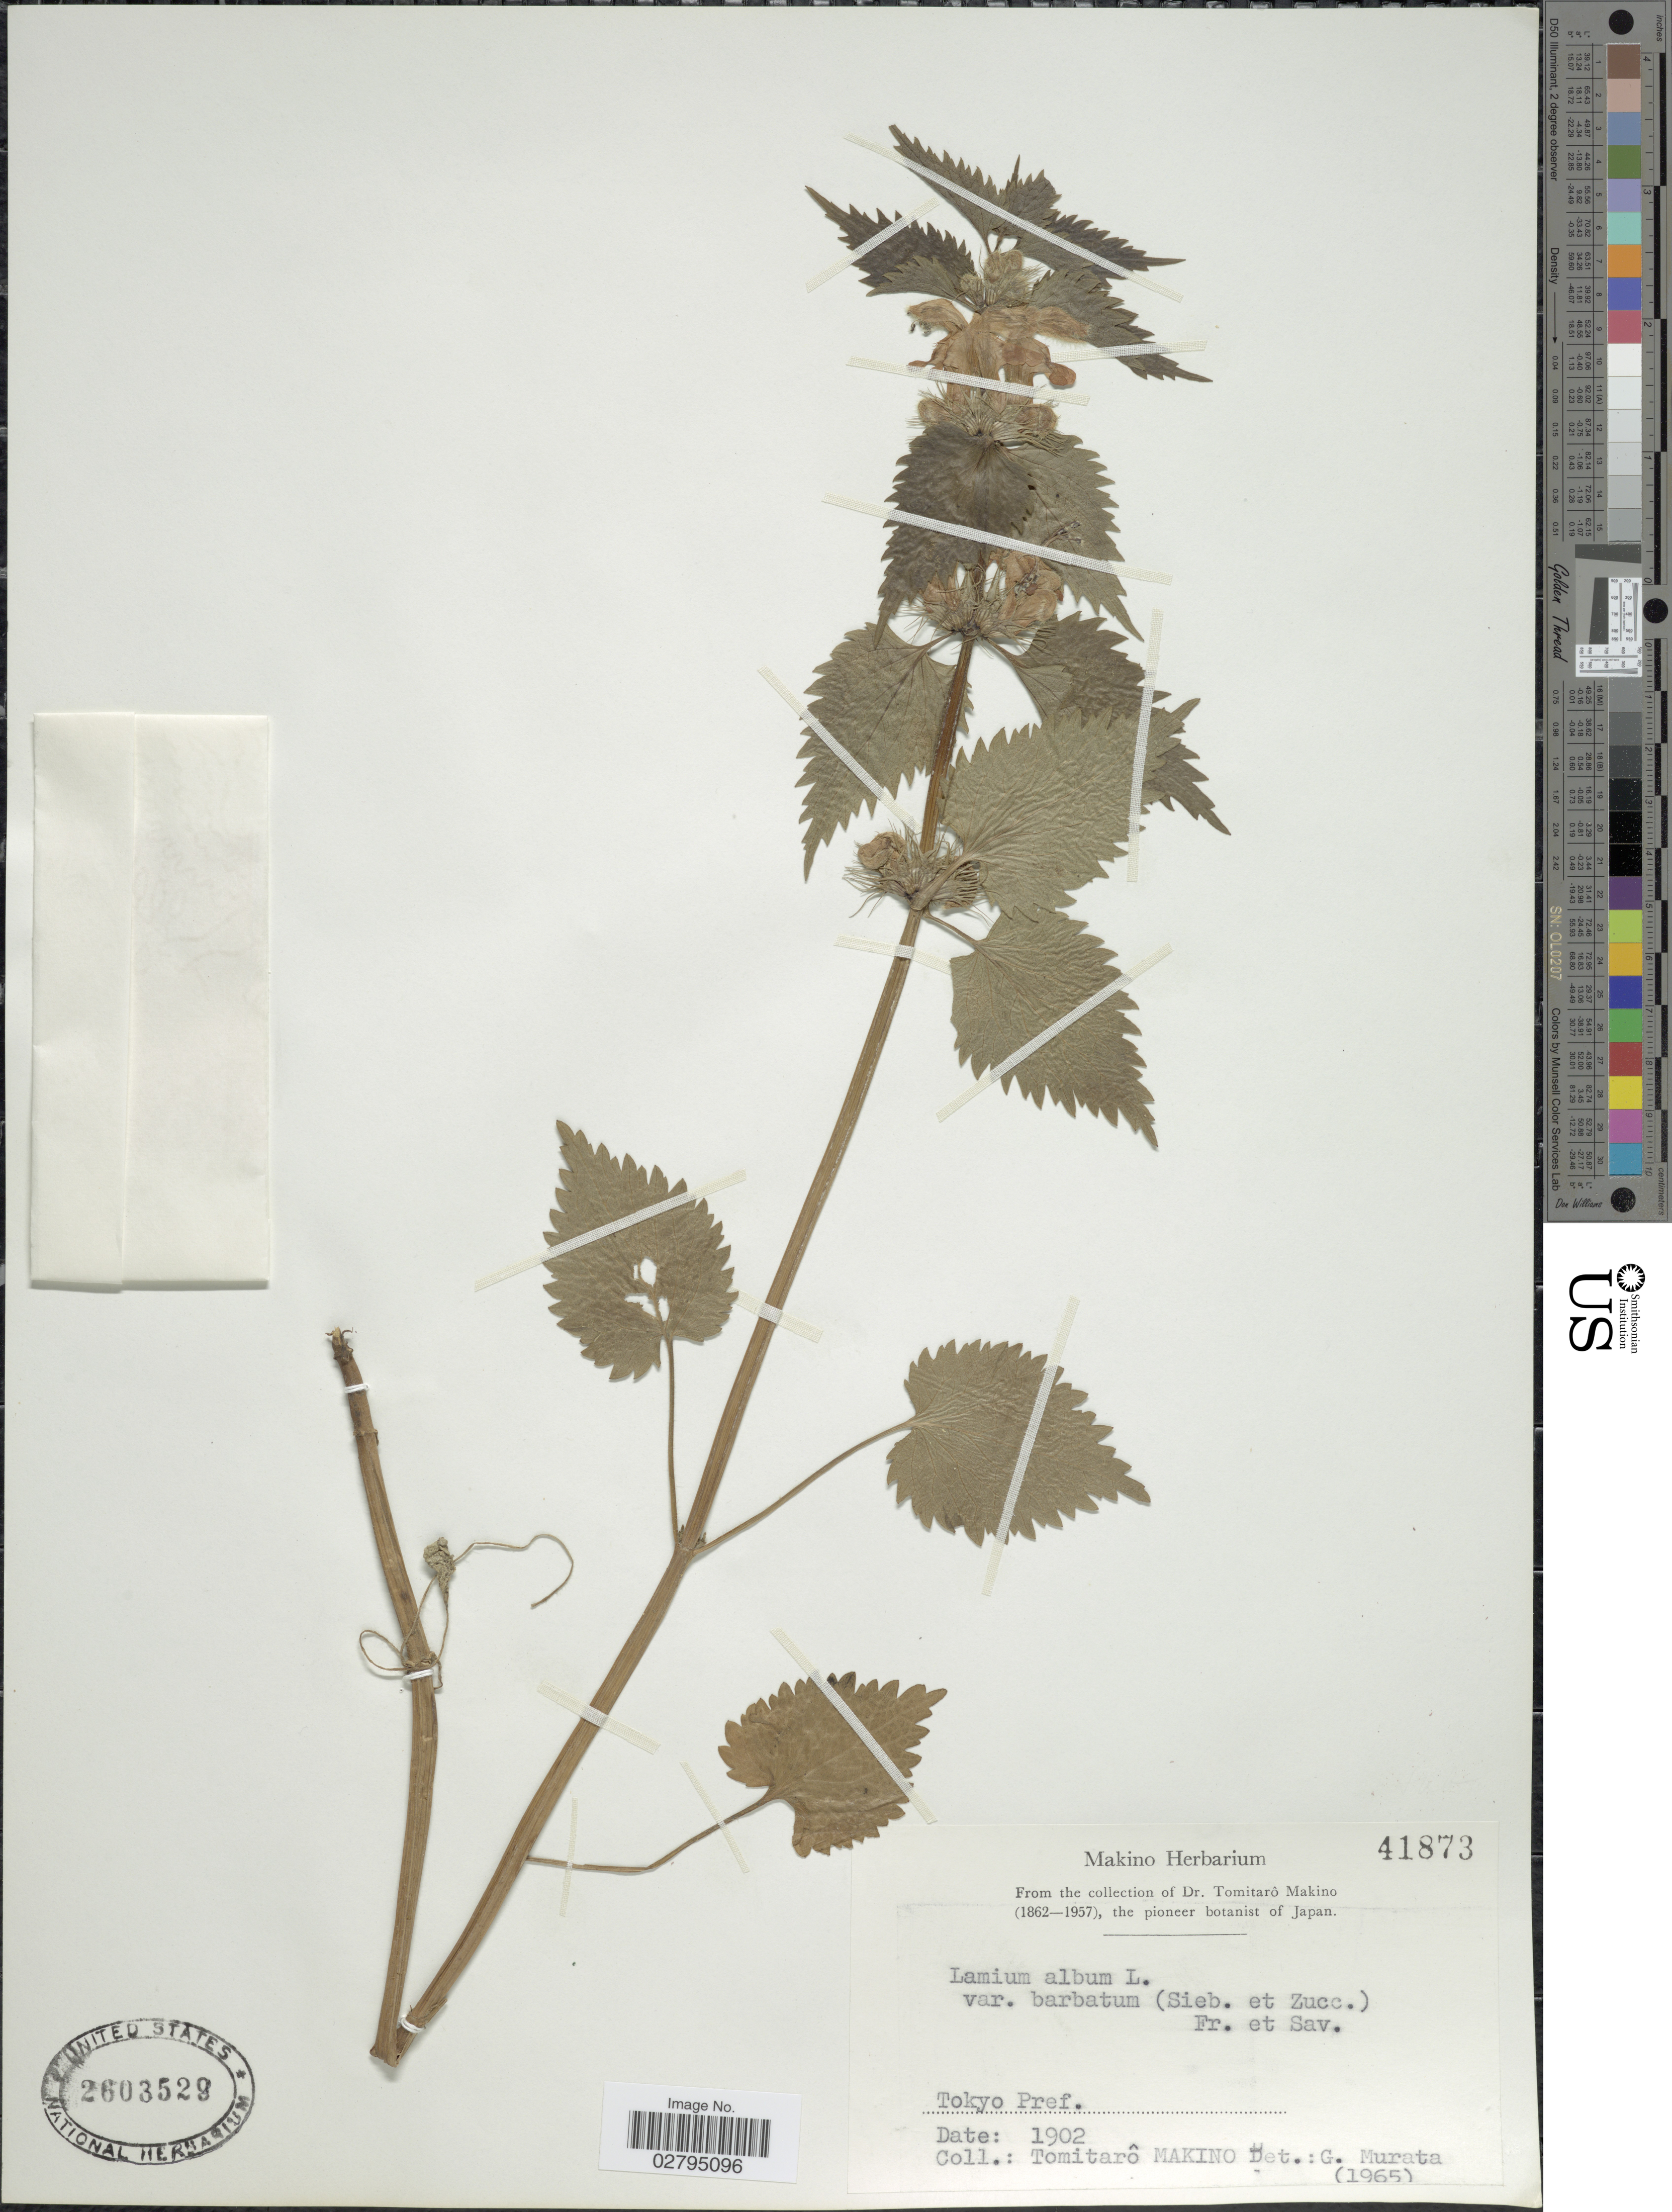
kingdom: Plantae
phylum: Tracheophyta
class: Magnoliopsida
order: Lamiales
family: Lamiaceae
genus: Lamium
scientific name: Lamium album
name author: L.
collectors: T. Makino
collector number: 41873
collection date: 1902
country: Japan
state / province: Tokyo, Federal City of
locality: Tokyo Pref.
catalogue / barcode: US 2603529